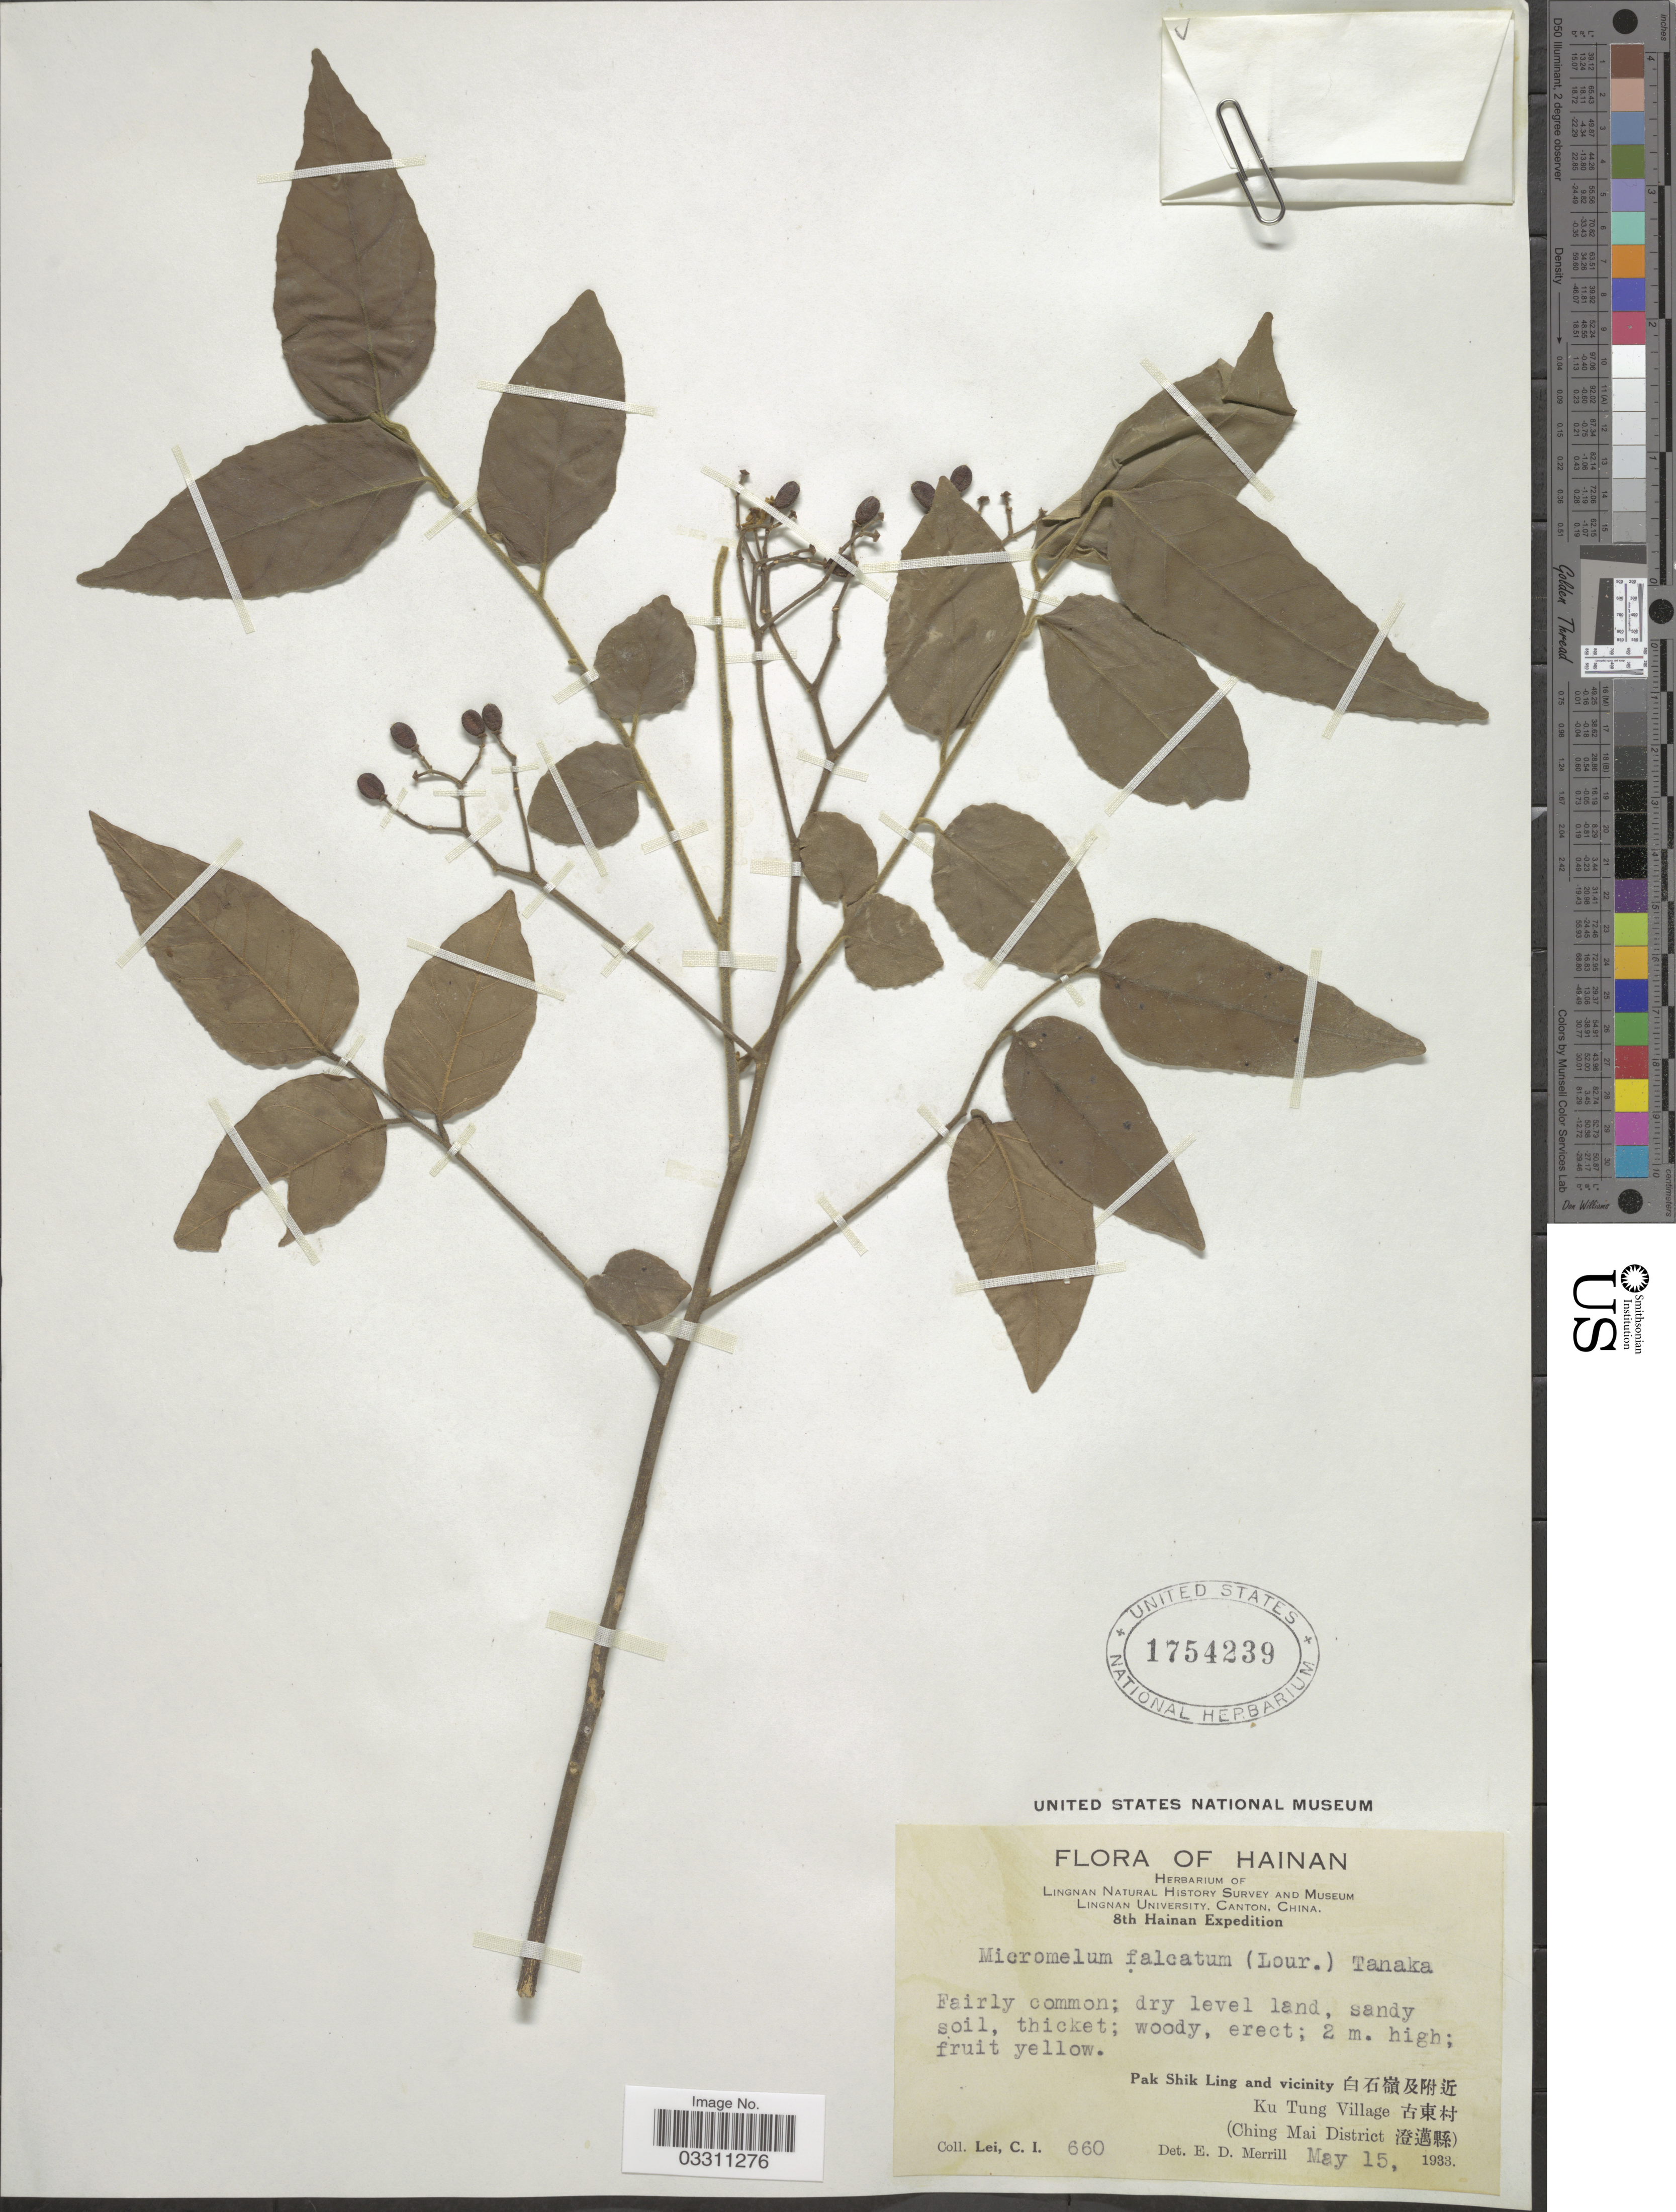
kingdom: Plantae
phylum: Tracheophyta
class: Magnoliopsida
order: Sapindales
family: Rutaceae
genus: Micromelum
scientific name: Micromelum falcatum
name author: Tanaka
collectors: C. I. Lei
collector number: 660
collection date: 1933-05-15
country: China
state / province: Hainan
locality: Pak Shik Ling and vicinity X. Ku Tung Village X. (Ching Mai District X).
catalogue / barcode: US 1754239